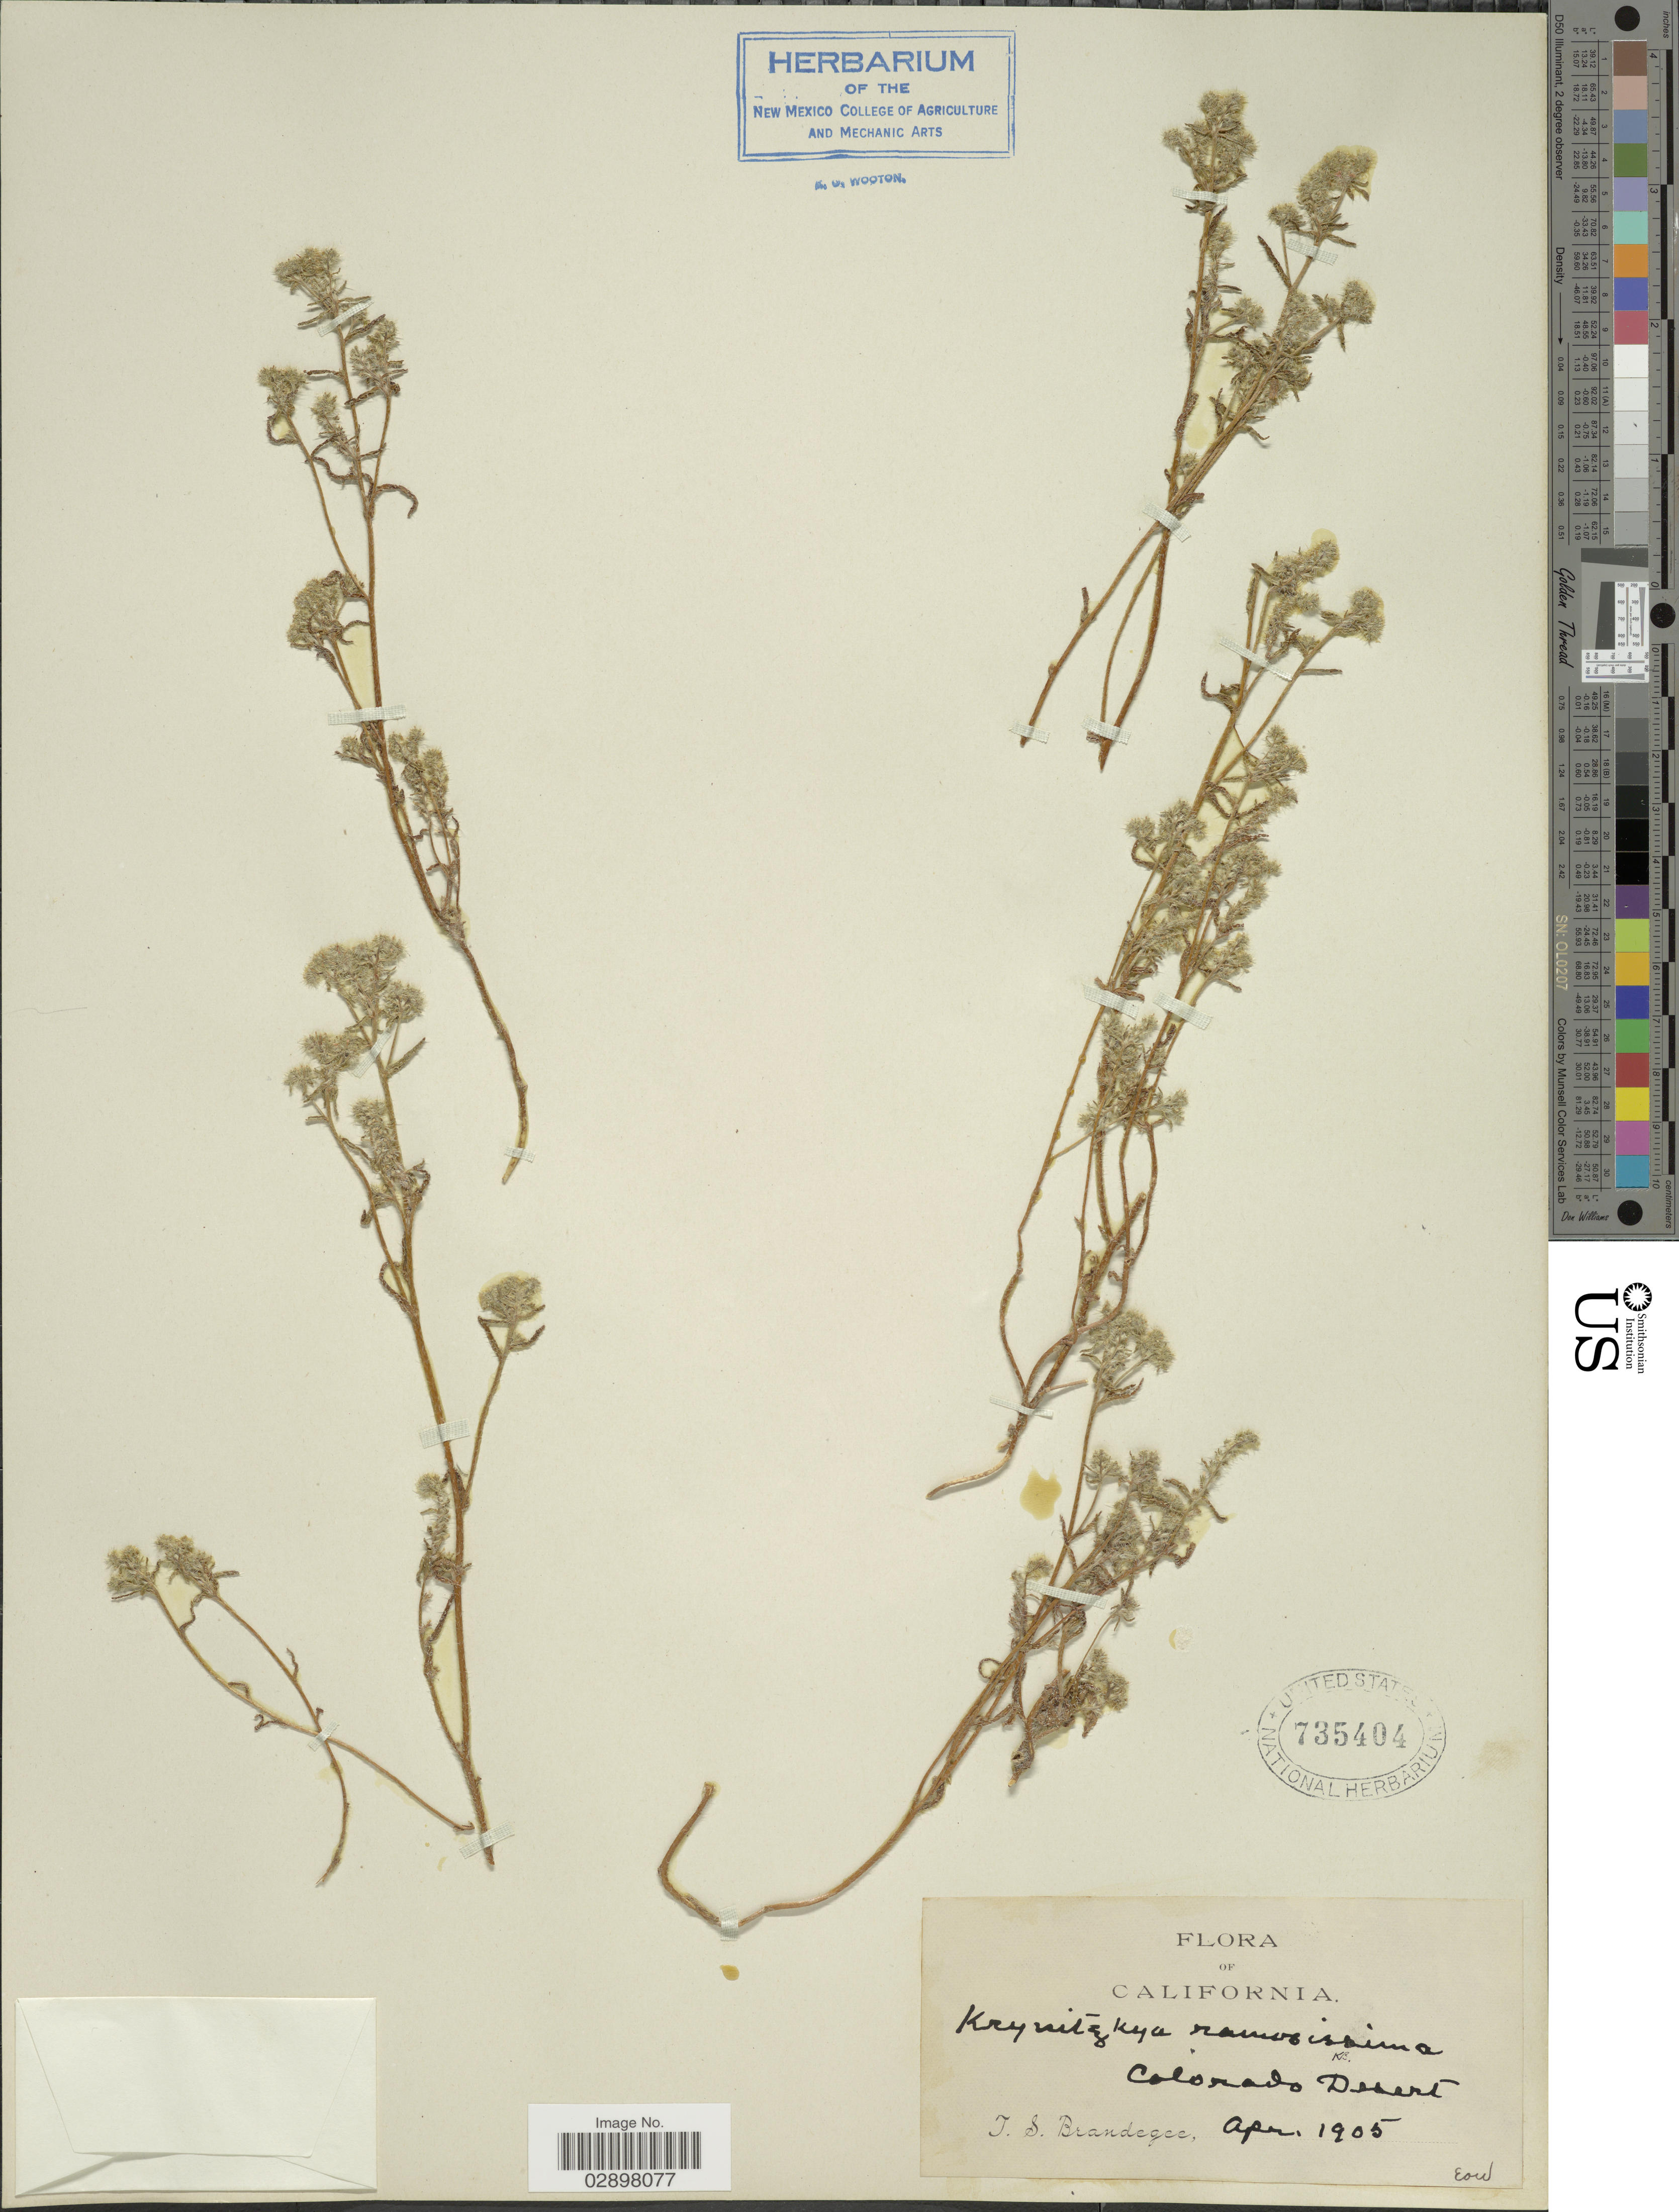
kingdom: Plantae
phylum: Tracheophyta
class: Magnoliopsida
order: Boraginales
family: Boraginaceae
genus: Cryptantha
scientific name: Cryptantha racemosa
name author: (S. Watson) Greene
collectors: T. S. Brandegee (herbarium)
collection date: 1905-04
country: United States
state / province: California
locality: Colorado Desert.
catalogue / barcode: US 735404